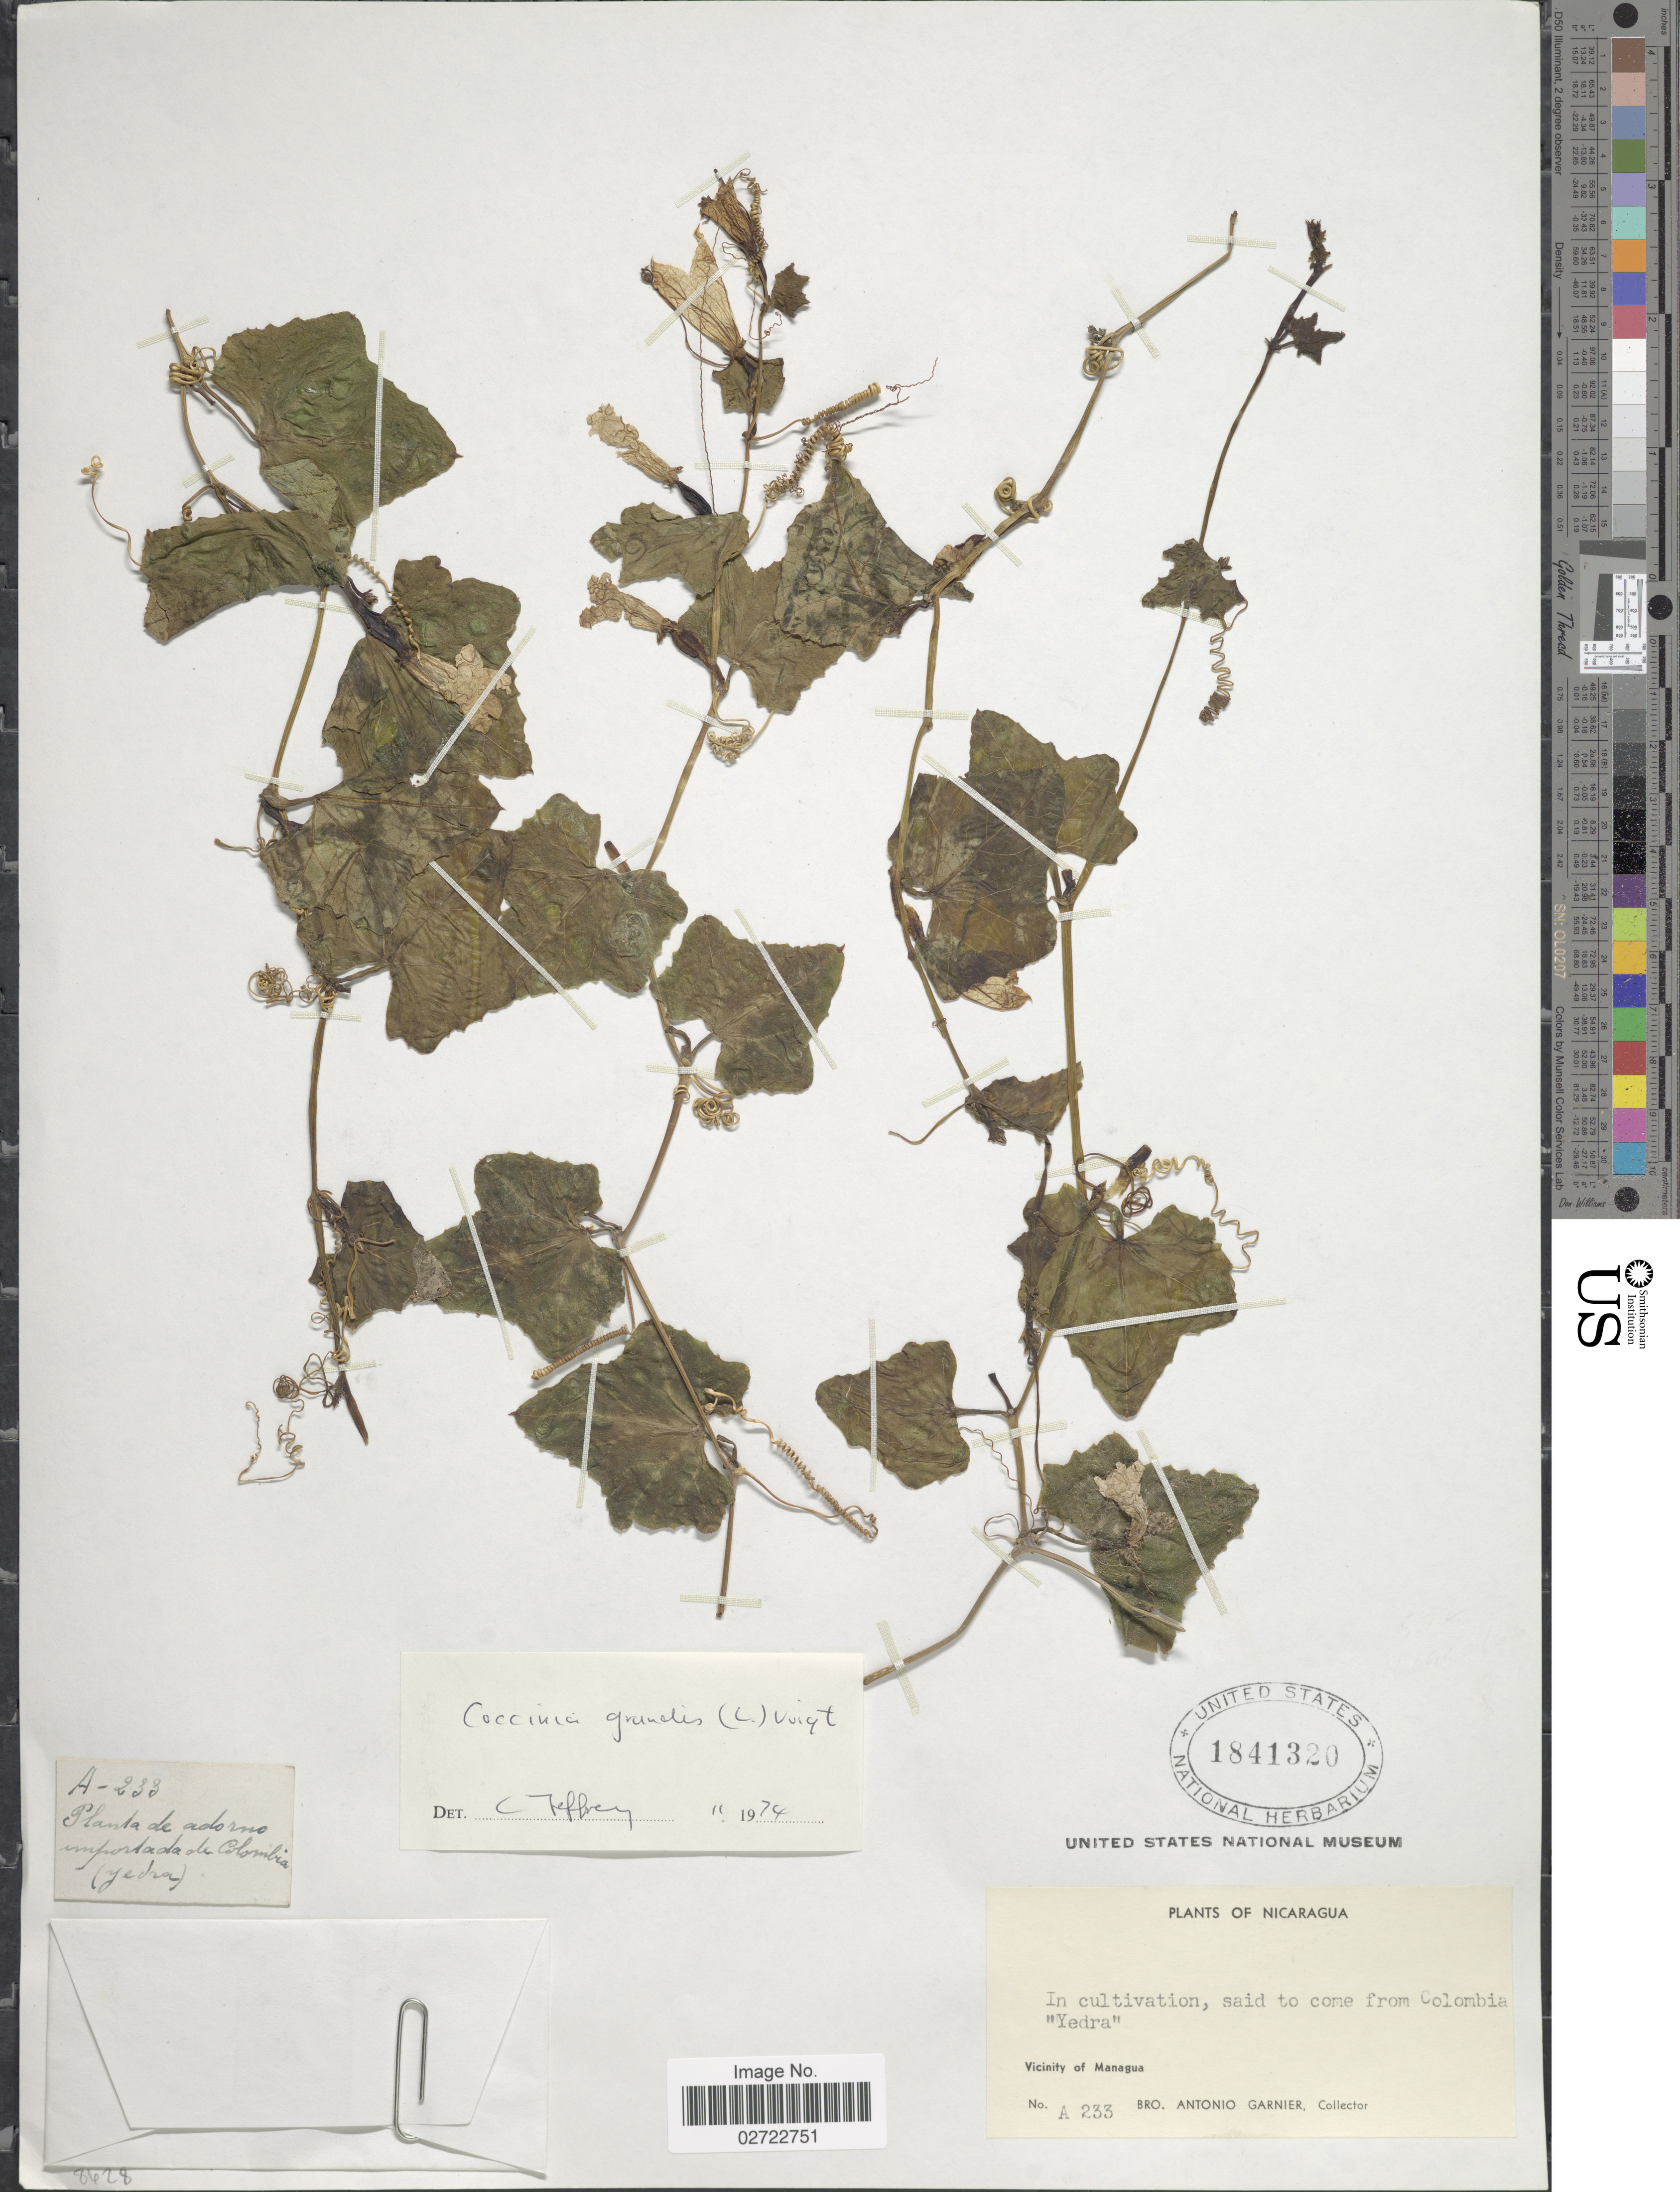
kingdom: Plantae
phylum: Tracheophyta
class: Magnoliopsida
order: Cucurbitales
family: Cucurbitaceae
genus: Coccinia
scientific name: Coccinia grandis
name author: (L.) Voigt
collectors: Bro. A. Garnier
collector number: A-233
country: Nicaragua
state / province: Managua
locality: Said to core from Colombia "Yedra"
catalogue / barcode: US 1841320